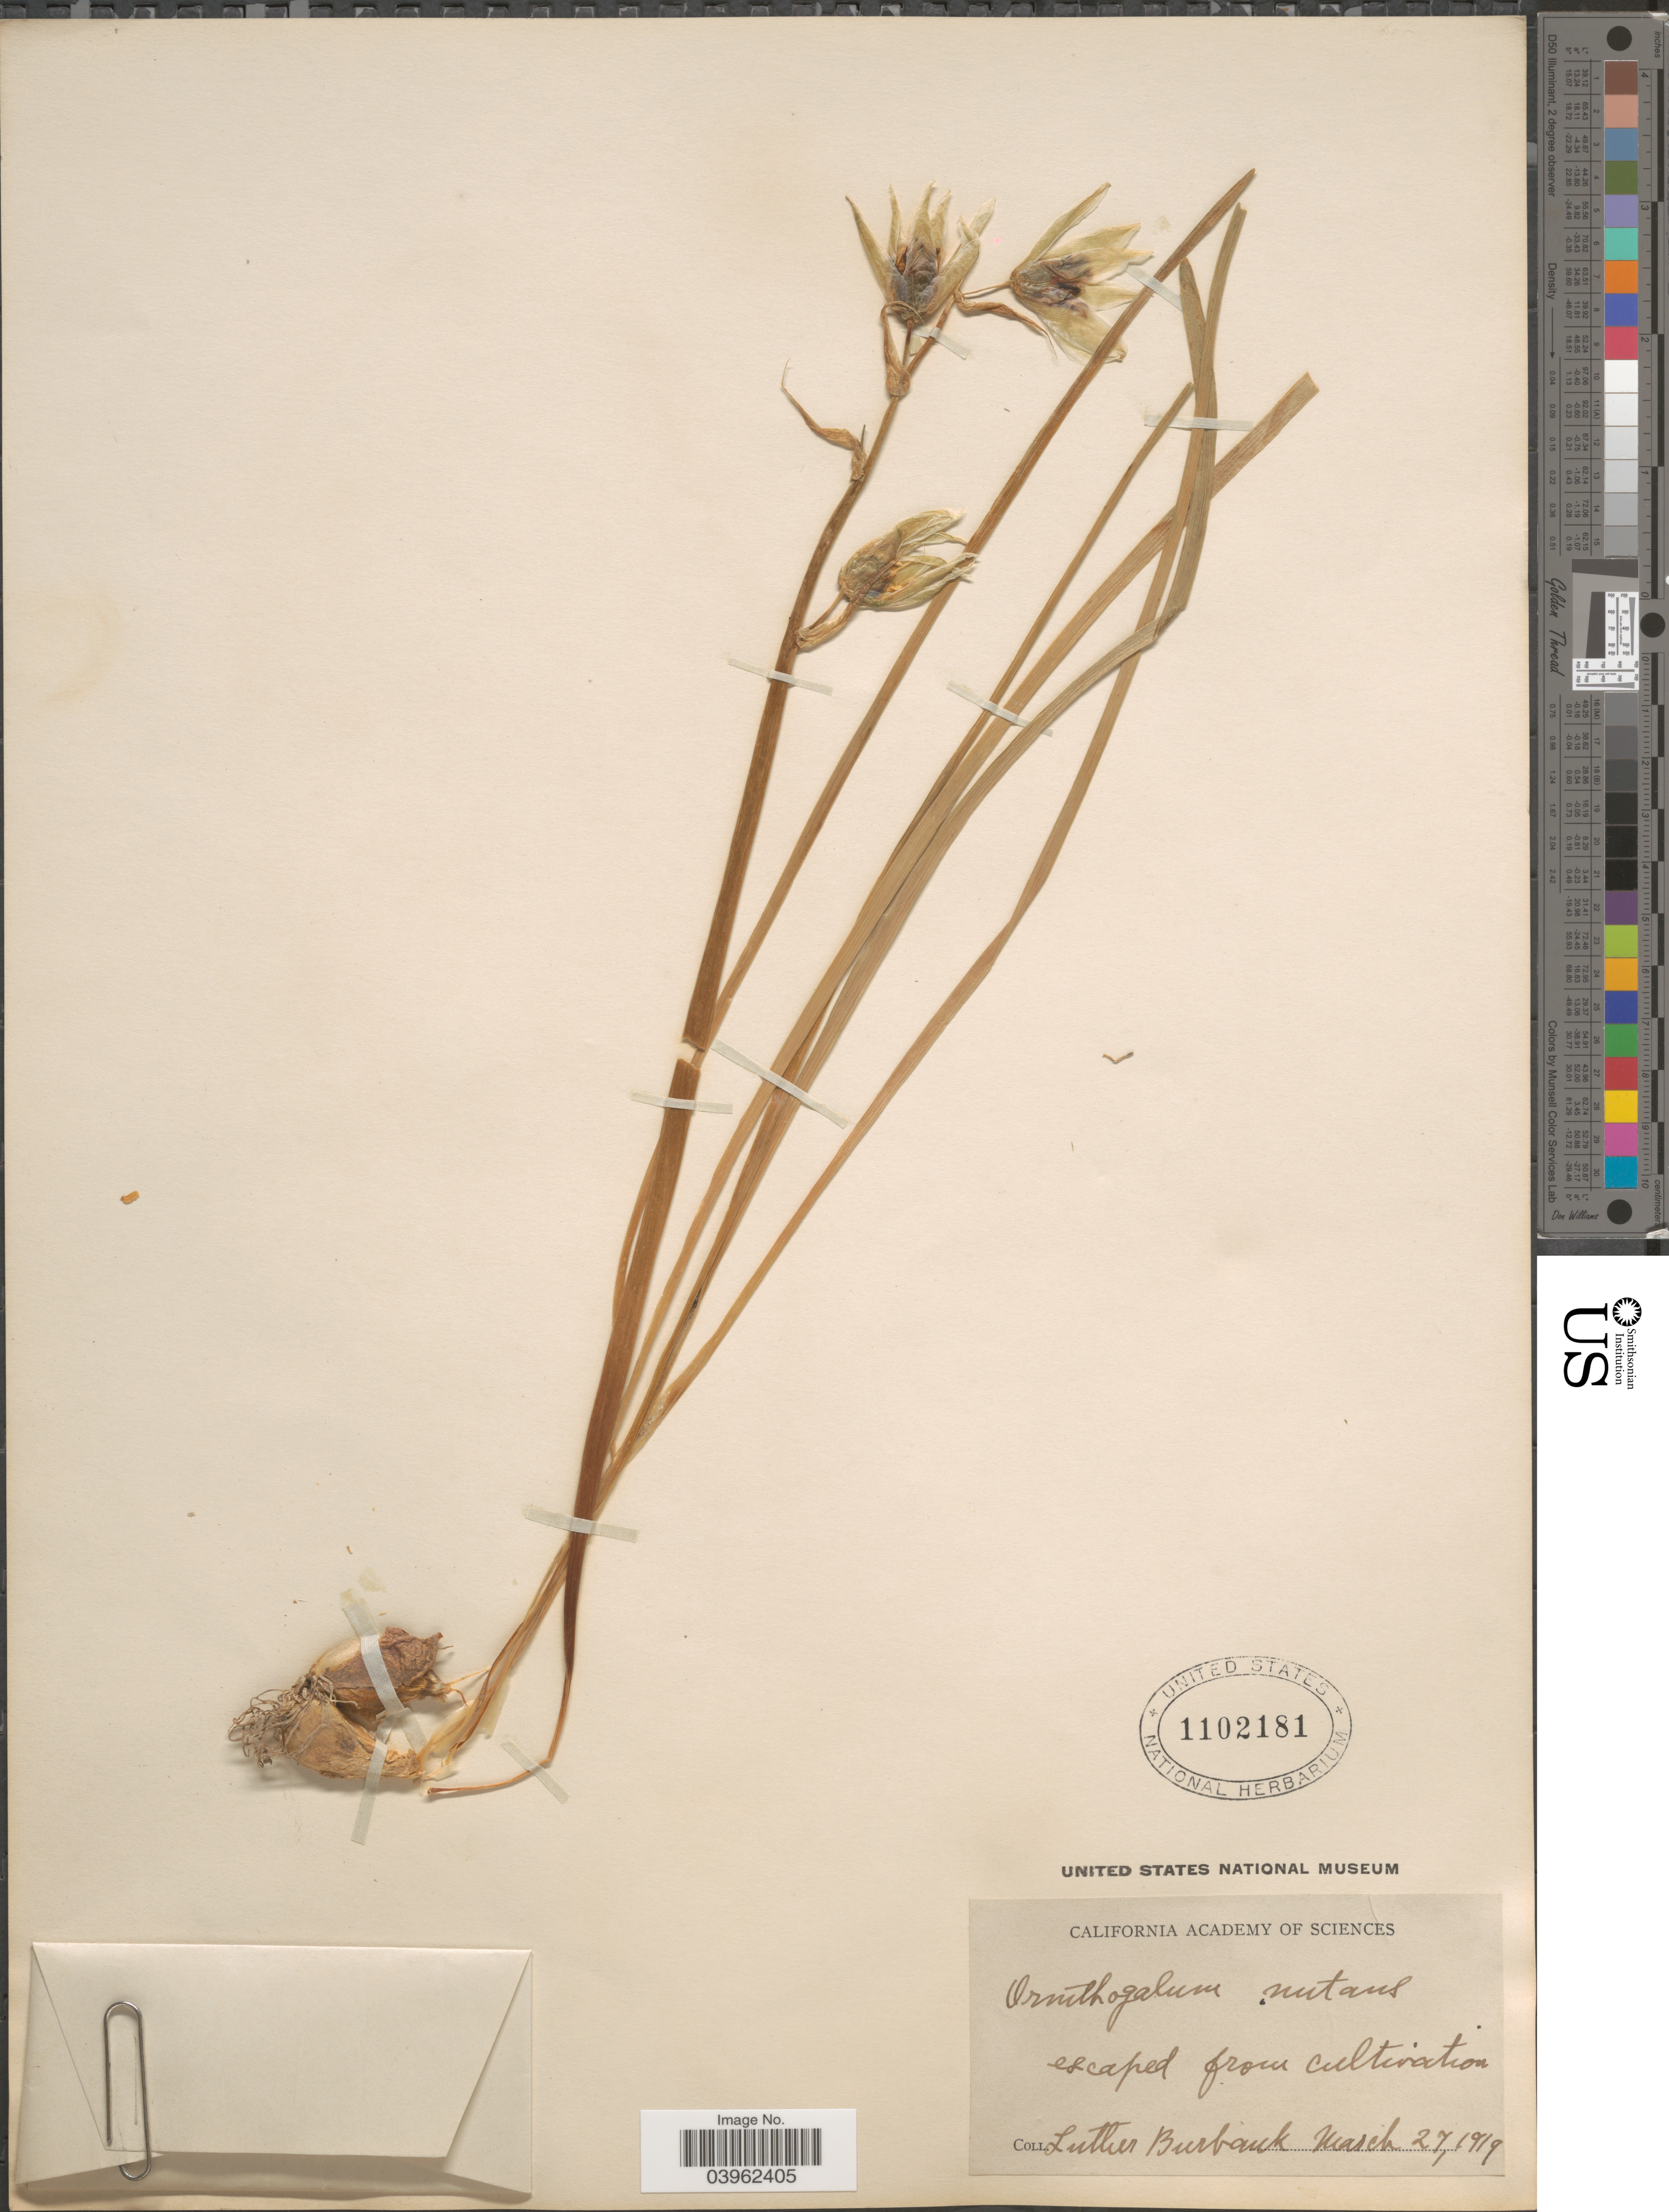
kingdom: Plantae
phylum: Tracheophyta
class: Liliopsida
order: Asparagales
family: Asparagaceae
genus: Ornithogalum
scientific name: Ornithogalum nutans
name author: L.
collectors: L. Burbank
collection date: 1919-03-27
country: United States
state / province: California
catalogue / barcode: US 1102181